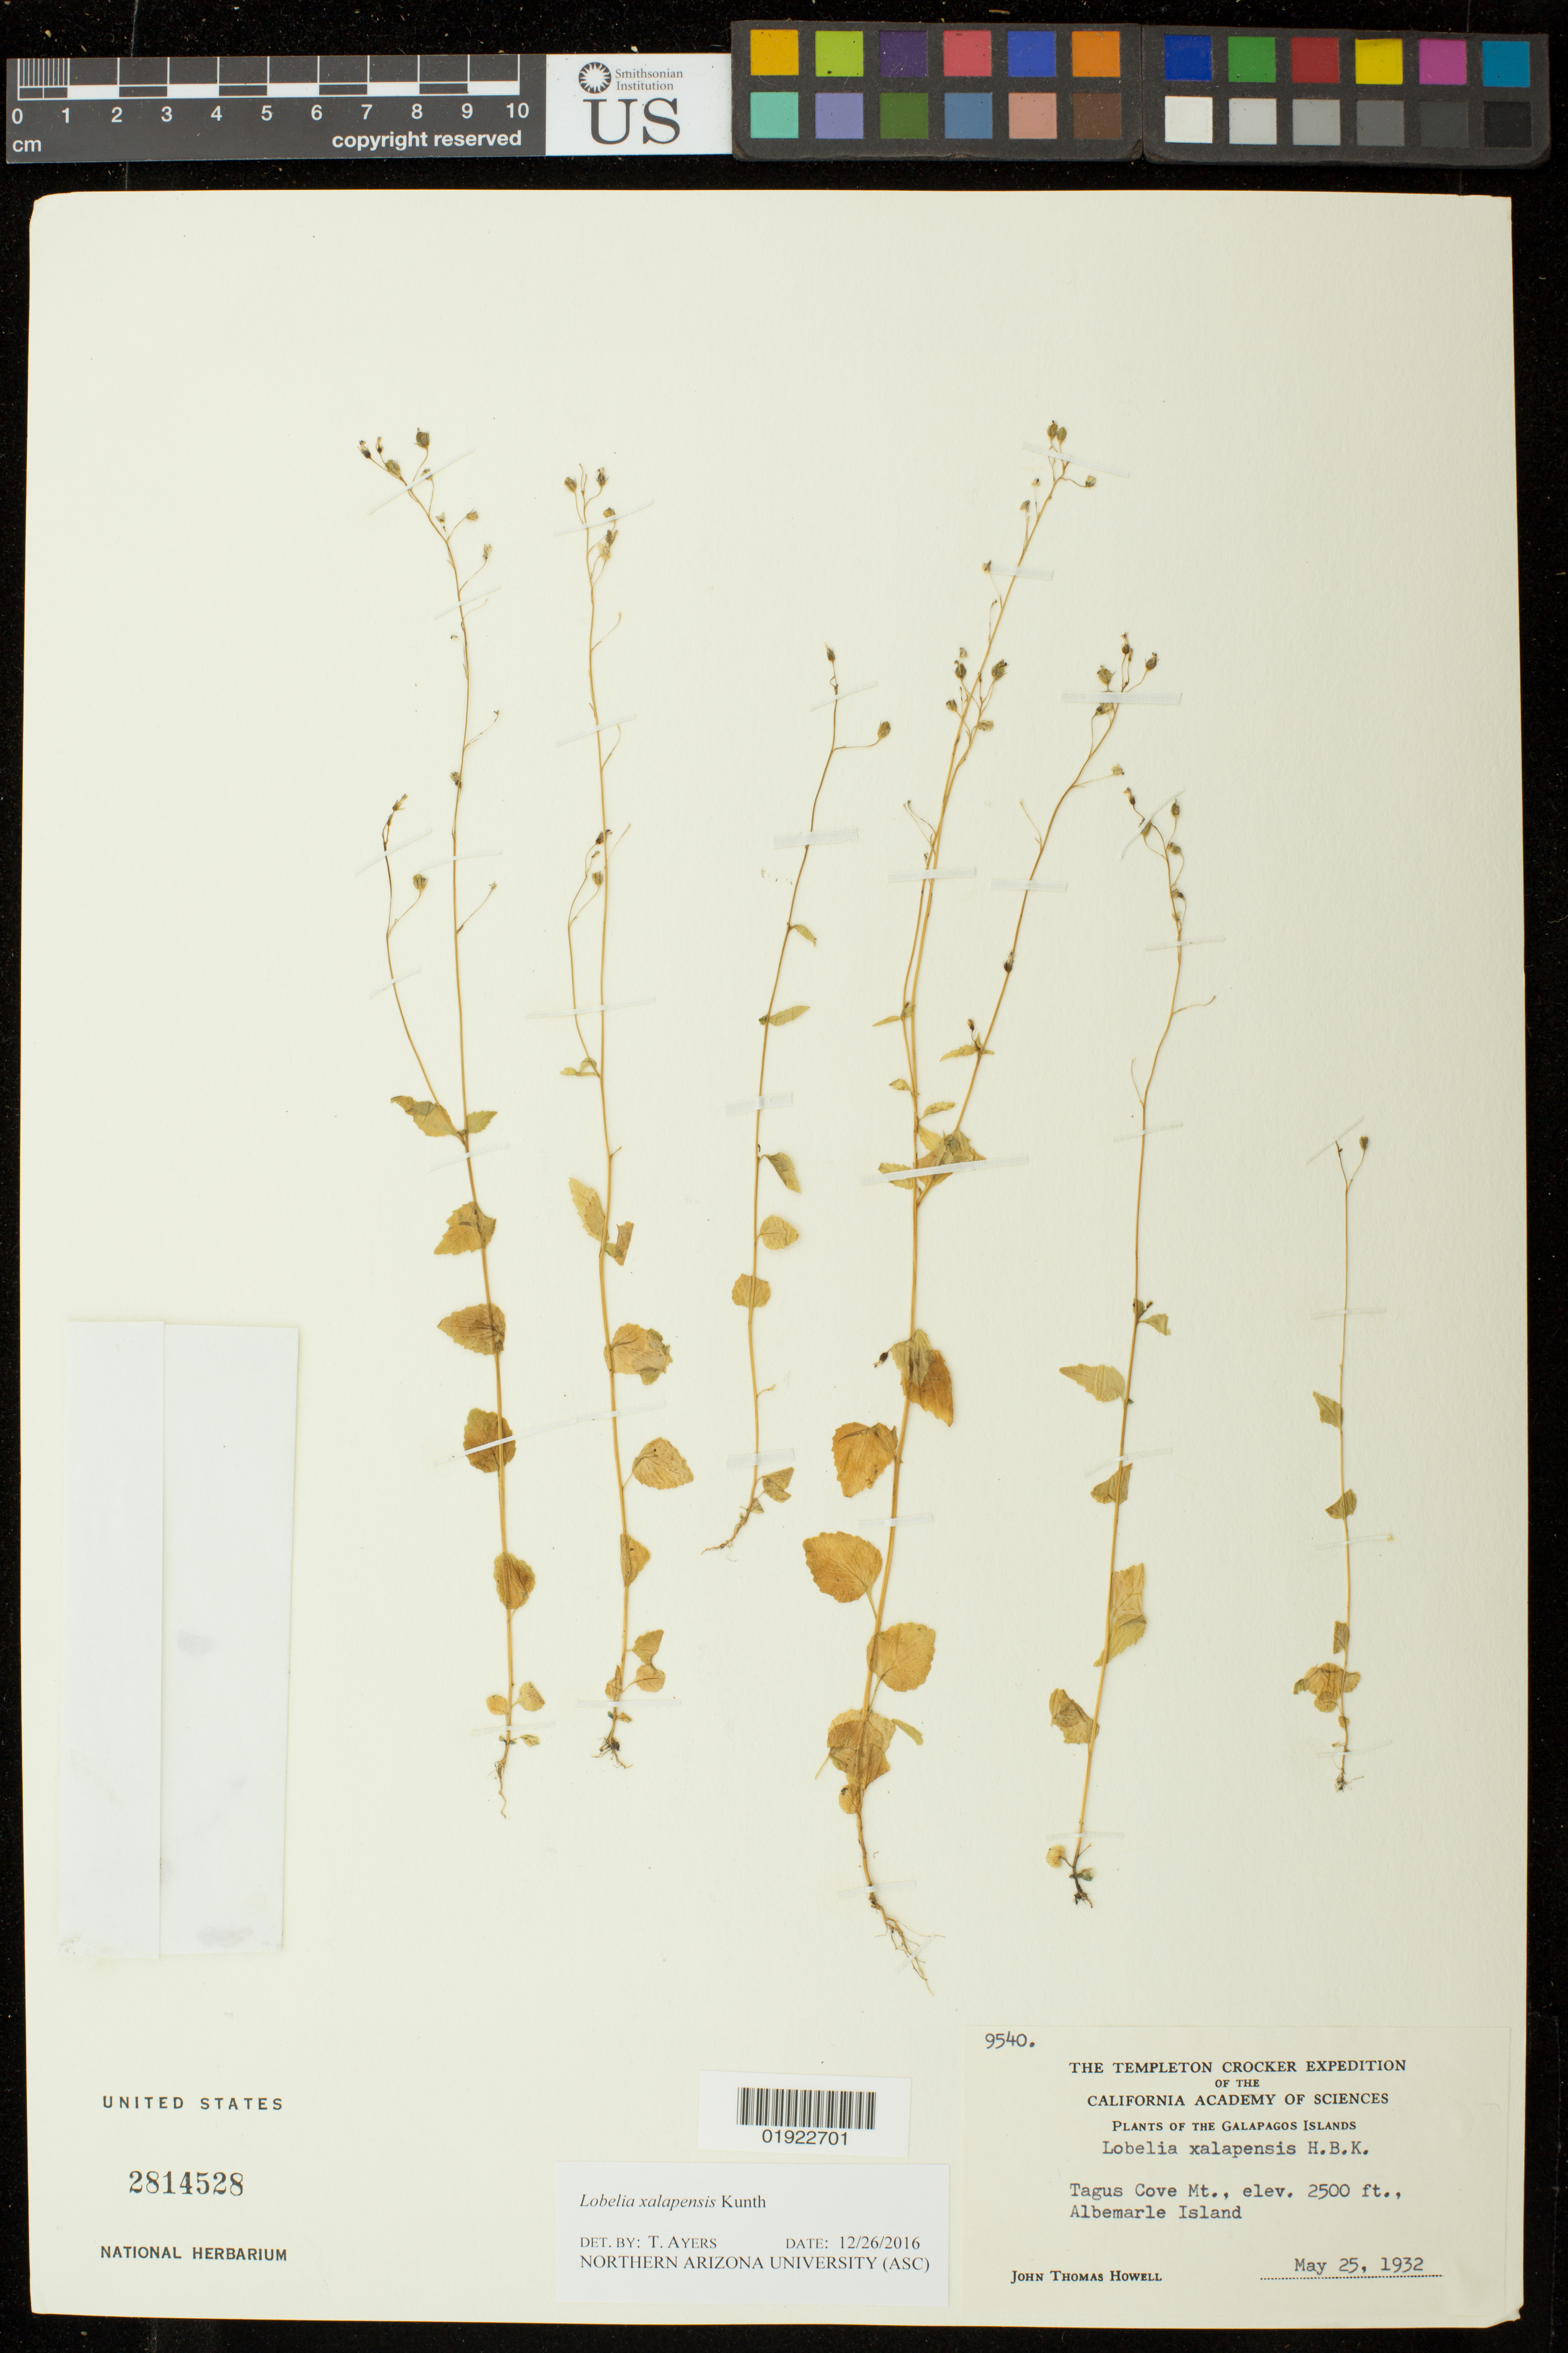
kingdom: Plantae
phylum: Tracheophyta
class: Magnoliopsida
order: Asterales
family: Campanulaceae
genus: Lobelia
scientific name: Lobelia xalapensis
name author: Kunth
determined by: Ayers, Tina J.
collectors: J. T. Howell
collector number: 9540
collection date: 1932-05-25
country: Ecuador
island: Isabela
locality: Galapagos Islands. Tagus Cove Mt., Albemarle Island.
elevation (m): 762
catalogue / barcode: US 2814528